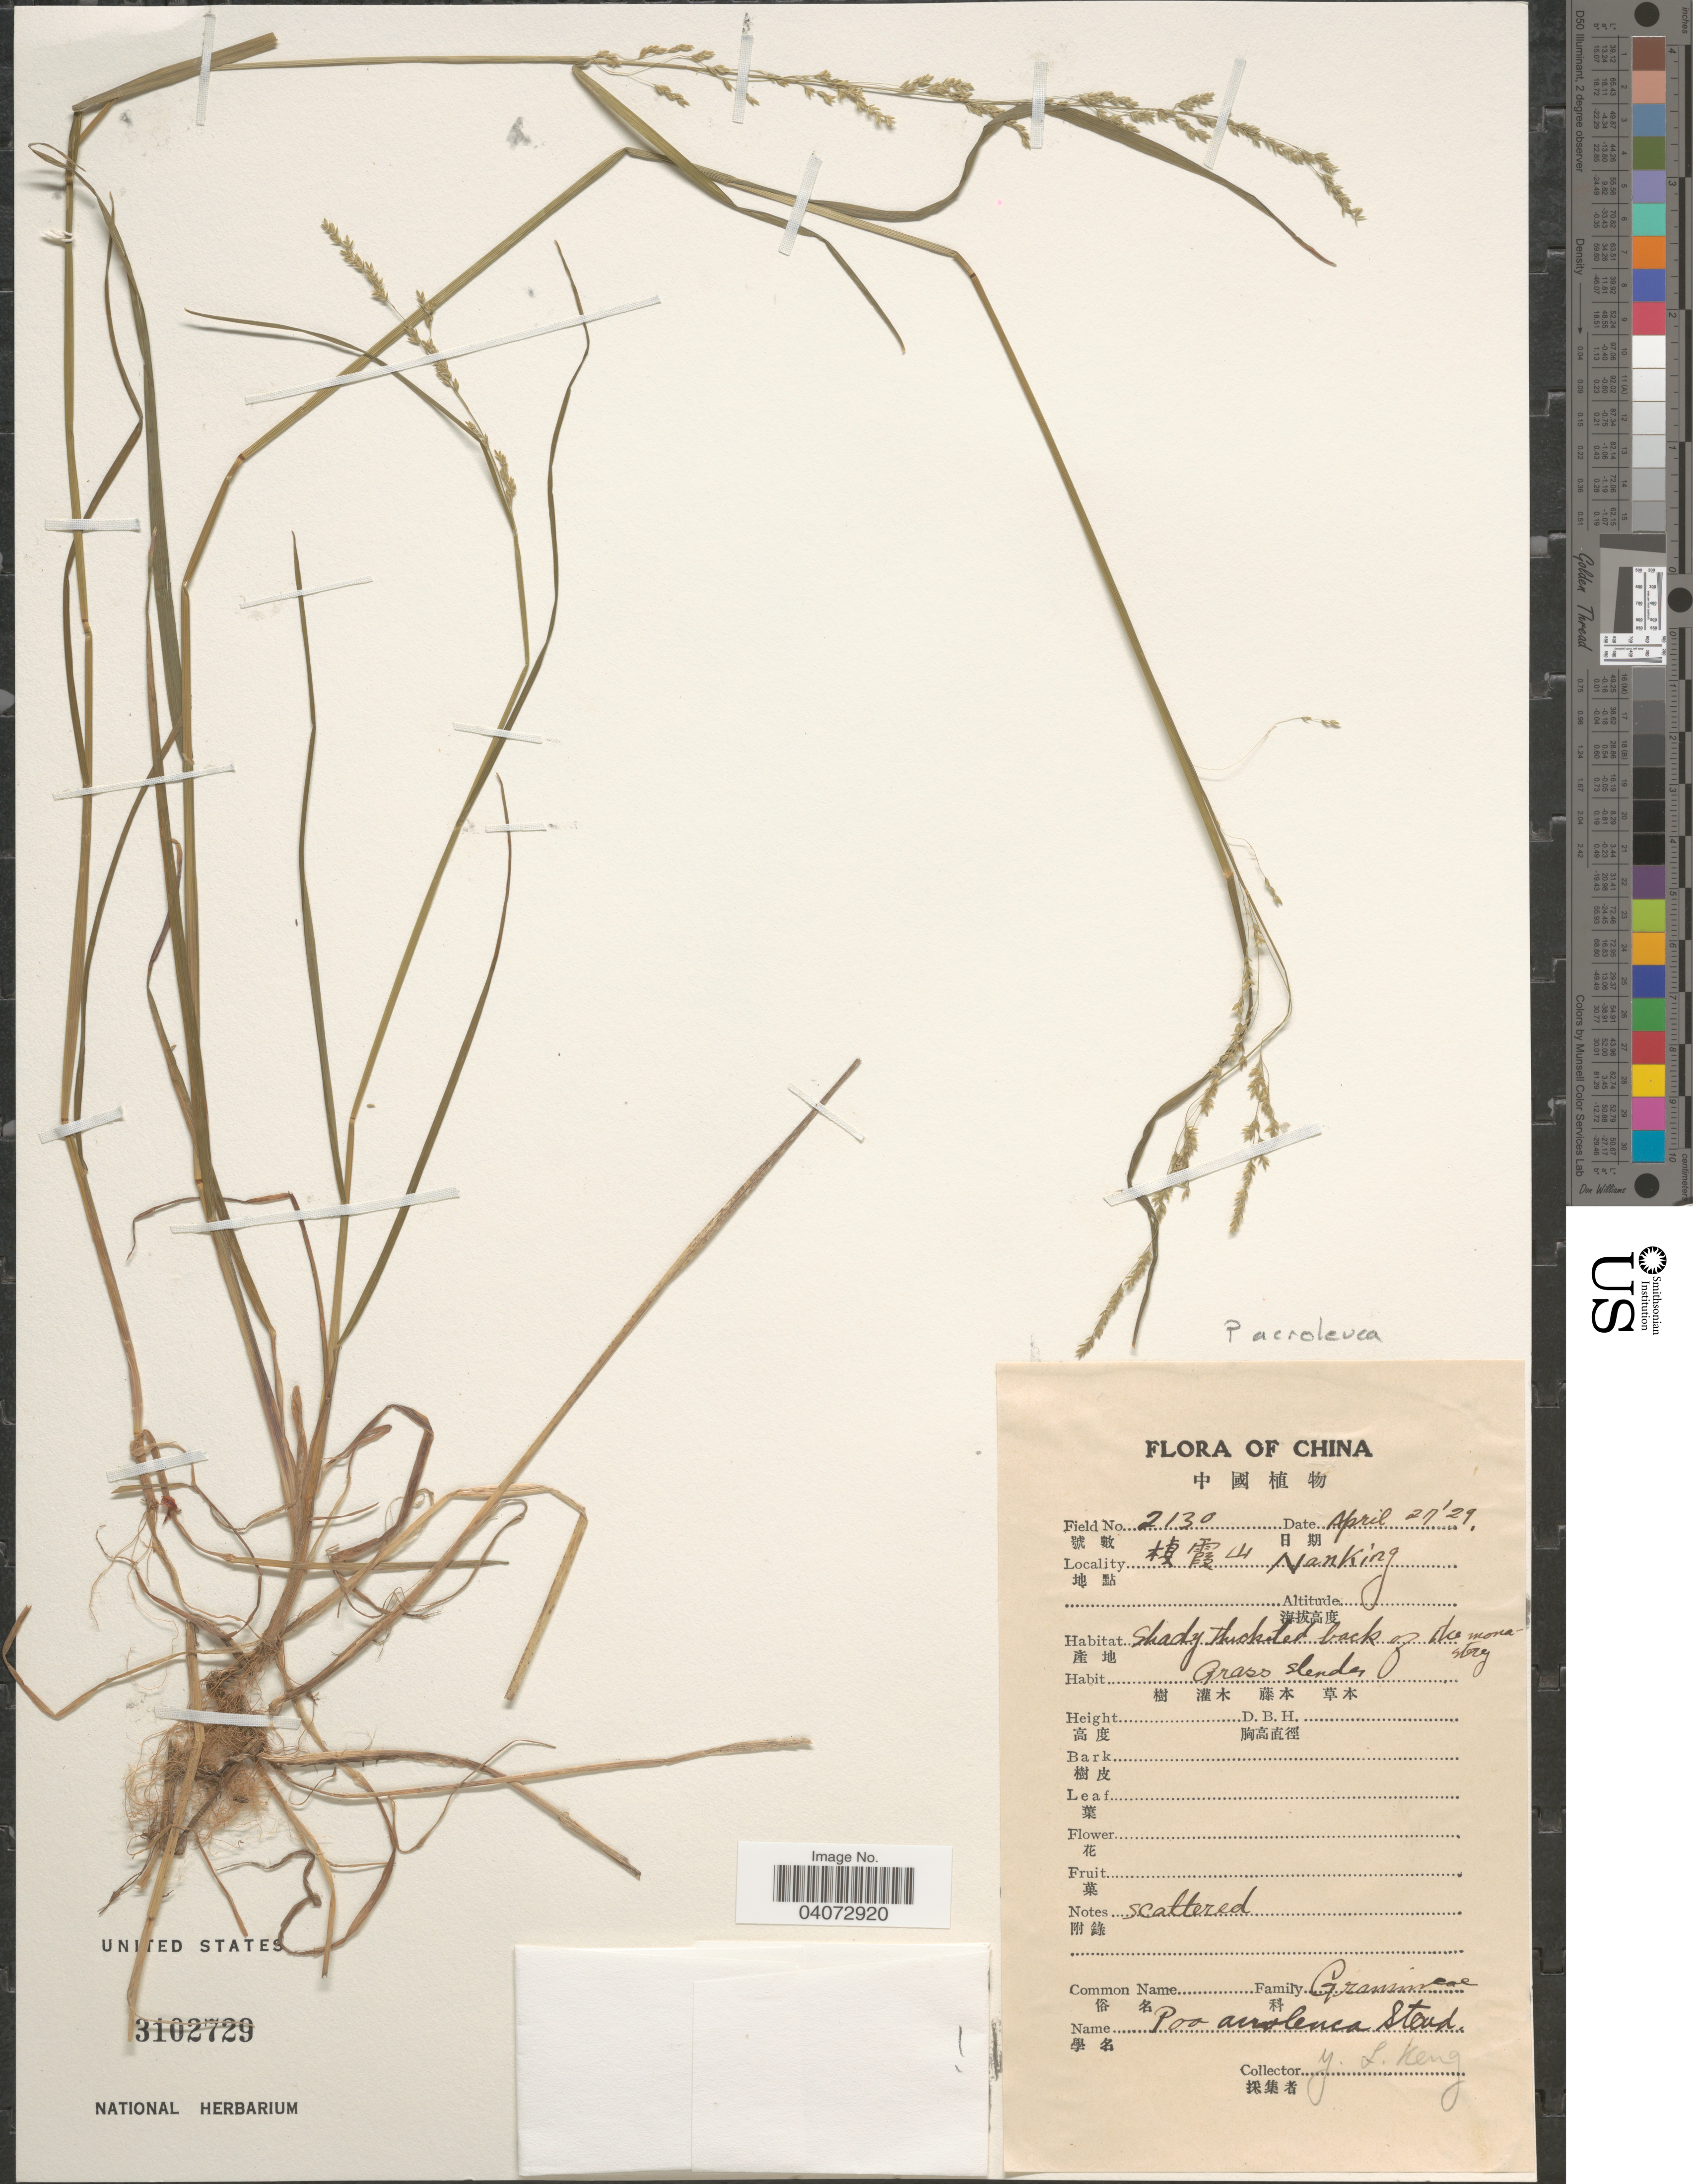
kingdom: Plantae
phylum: Tracheophyta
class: Liliopsida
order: Poales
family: Poaceae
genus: Poa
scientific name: Poa acroleuca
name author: Steud.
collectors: Y. L. Keng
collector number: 2130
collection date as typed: Transcribed d/m/y: 27/4/29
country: China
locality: X. Nanking.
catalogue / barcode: US 3102729